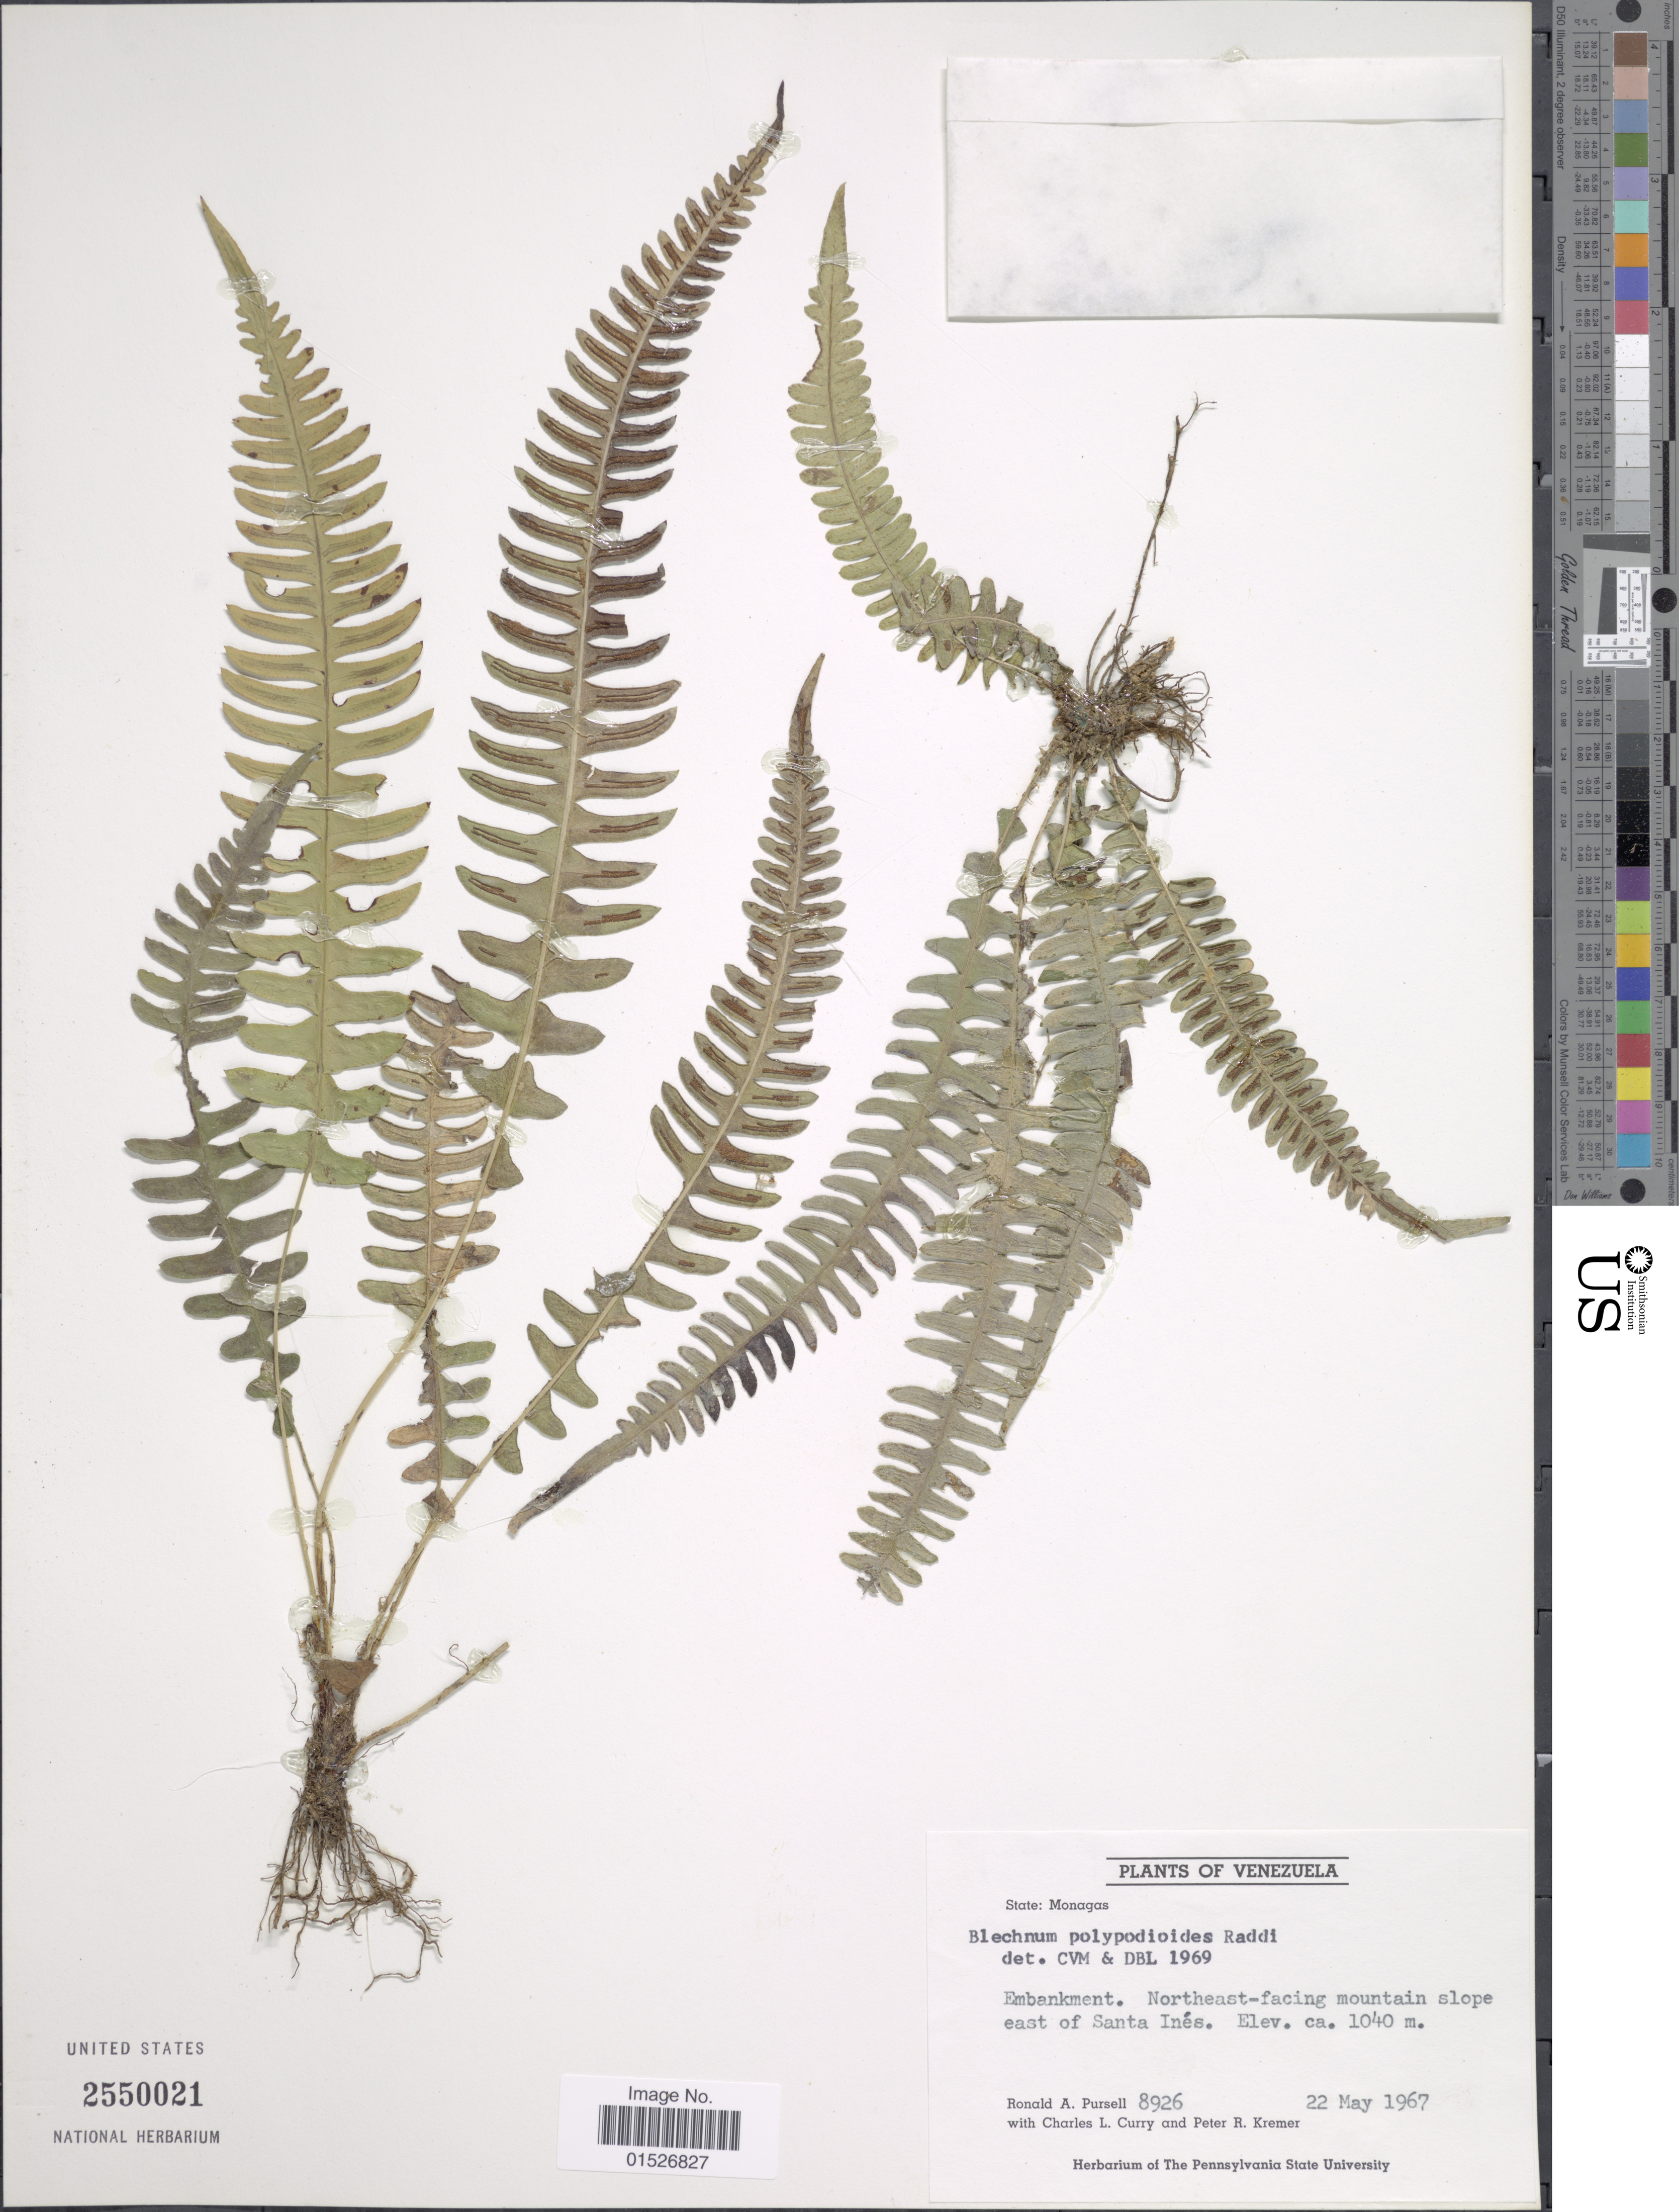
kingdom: Plantae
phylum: Tracheophyta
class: Polypodiopsida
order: Polypodiales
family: Blechnaceae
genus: Blechnum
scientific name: Blechnum polypodioides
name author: Raddi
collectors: R. A. Pursell, C. L. Curry & P. R. Kremer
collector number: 8926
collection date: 1967-05-22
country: Venezuela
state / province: Monagas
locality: Embankment. Northeast-facing mountain slope east of Santa Ines.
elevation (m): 1040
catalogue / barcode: US 2550021